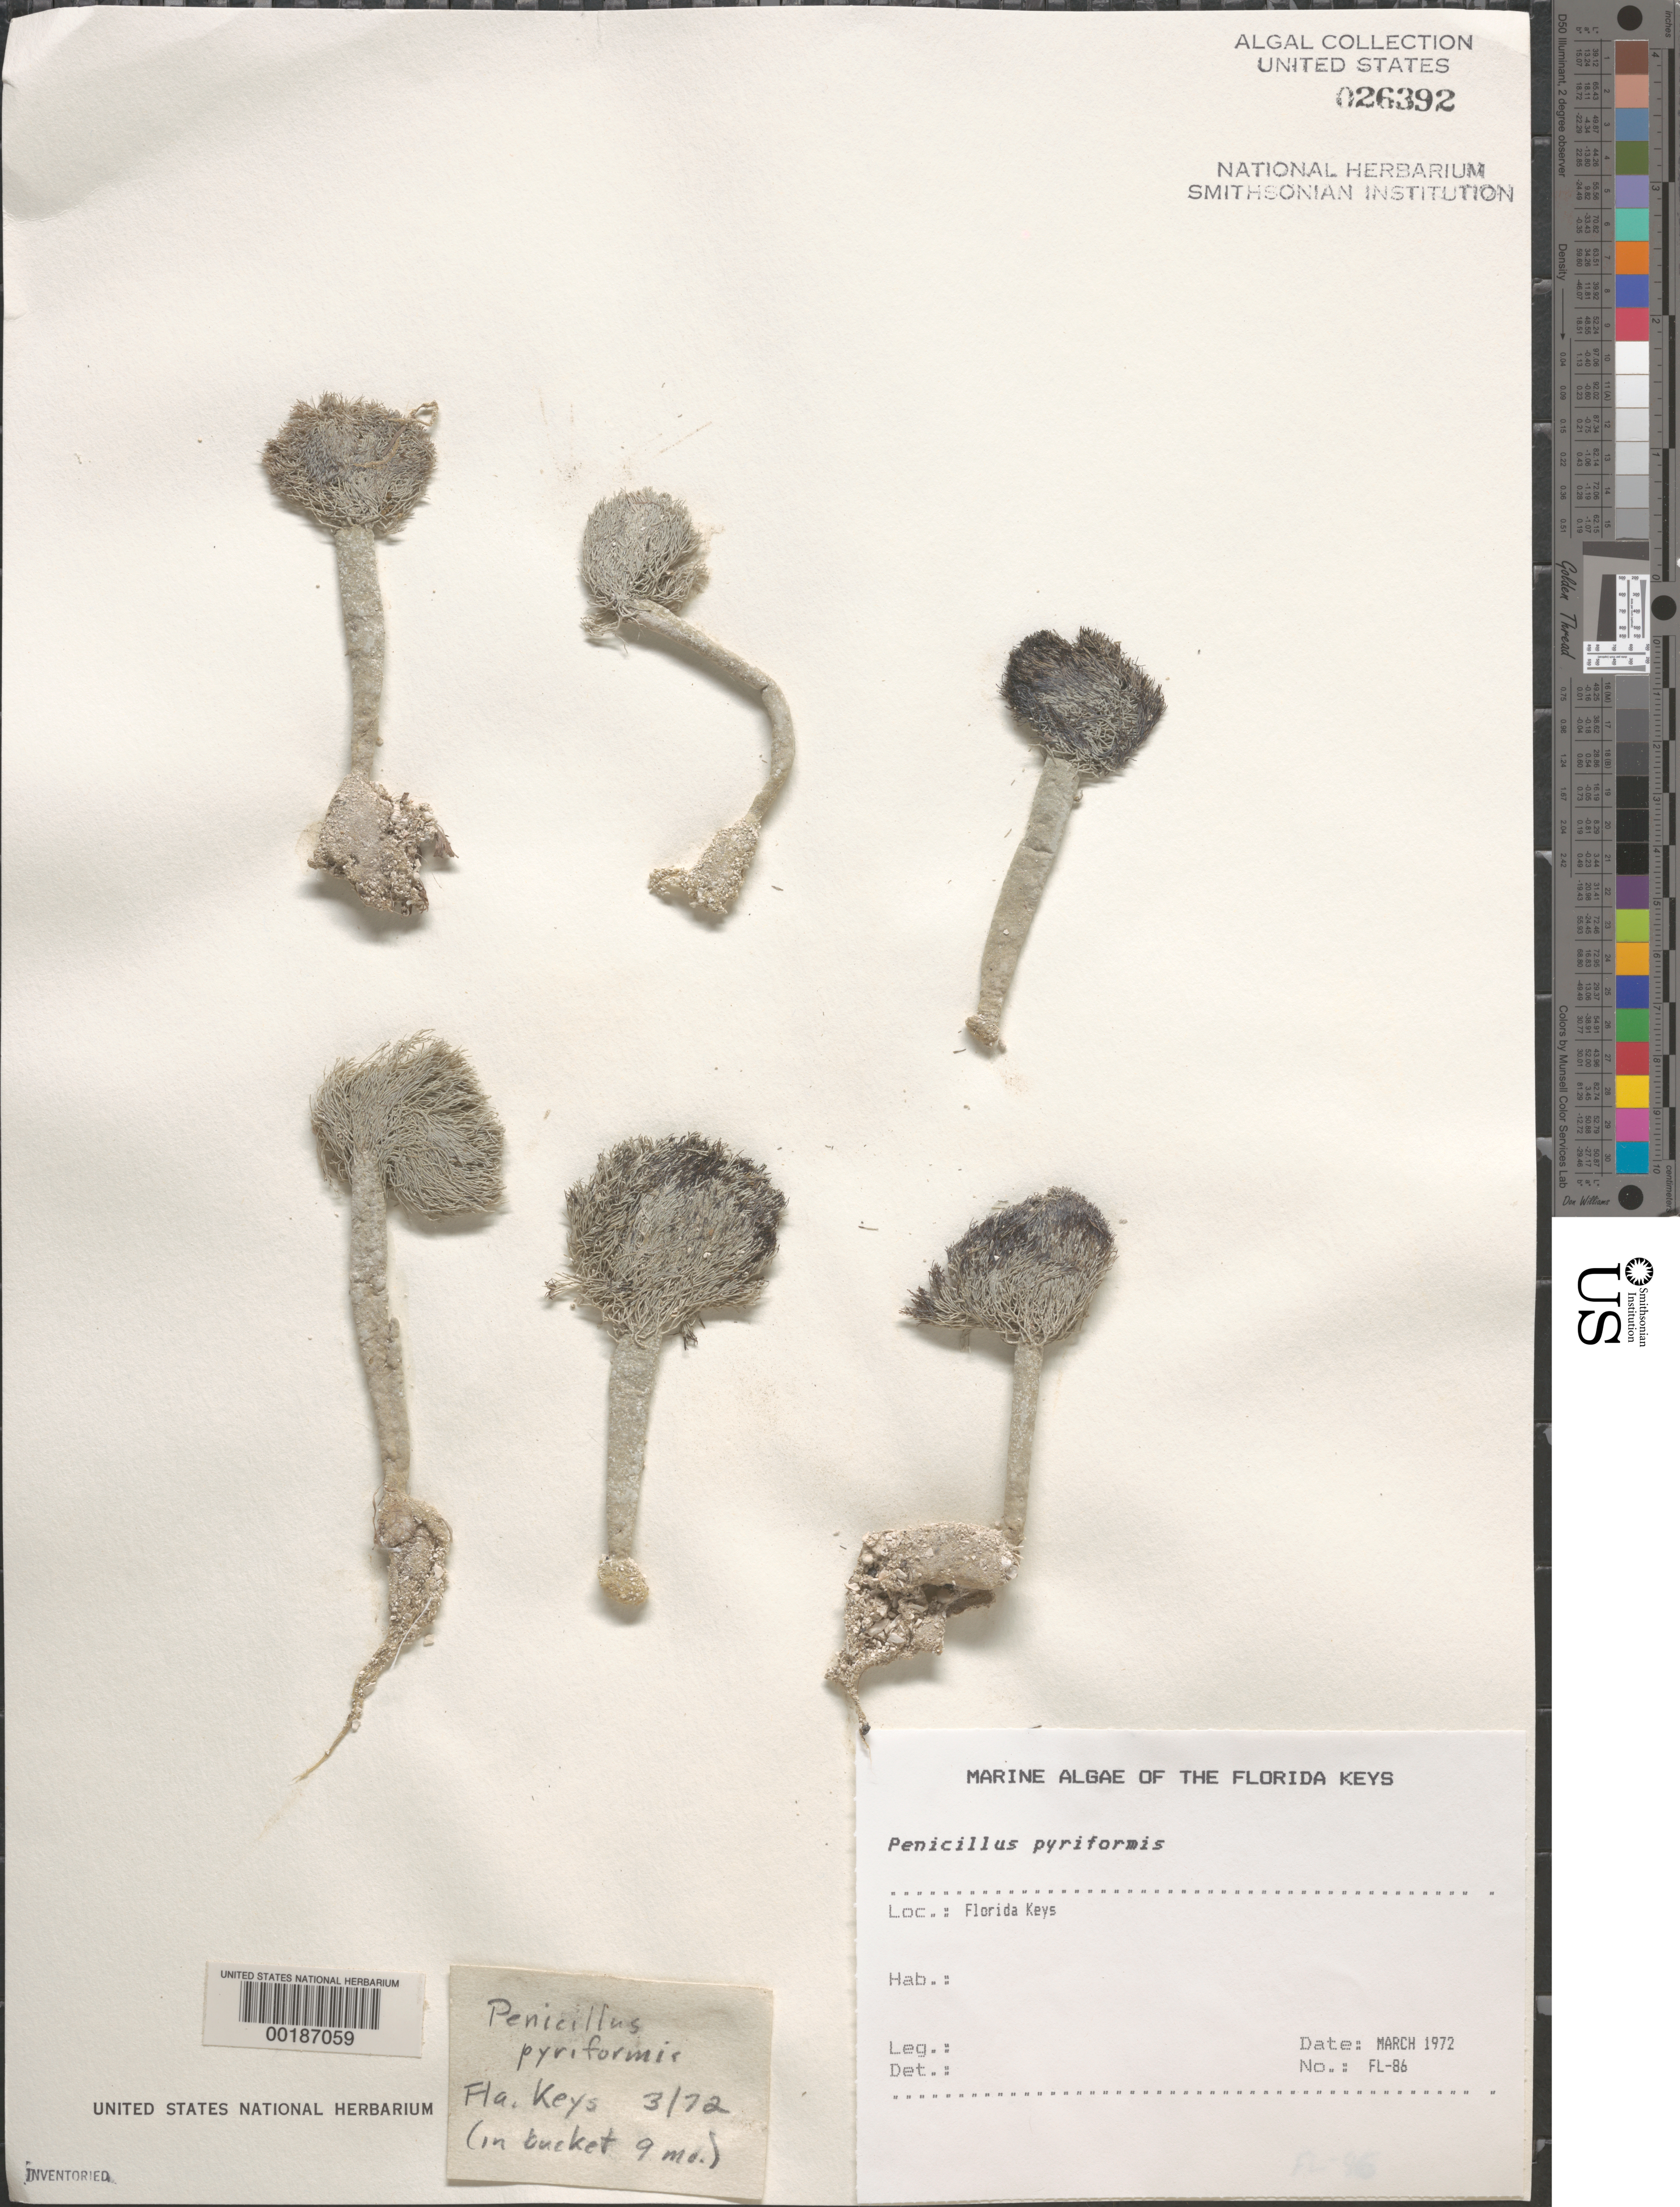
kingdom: Plantae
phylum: Chlorophyta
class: Ulvophyceae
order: Bryopsidales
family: Udoteaceae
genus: Penicillus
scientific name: Penicillus pyriformis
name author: A. Gepp & E. Gepp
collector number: FL-86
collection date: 1972-03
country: United States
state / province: Florida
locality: The Florida Keys. Florida Keys.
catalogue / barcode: US 26392